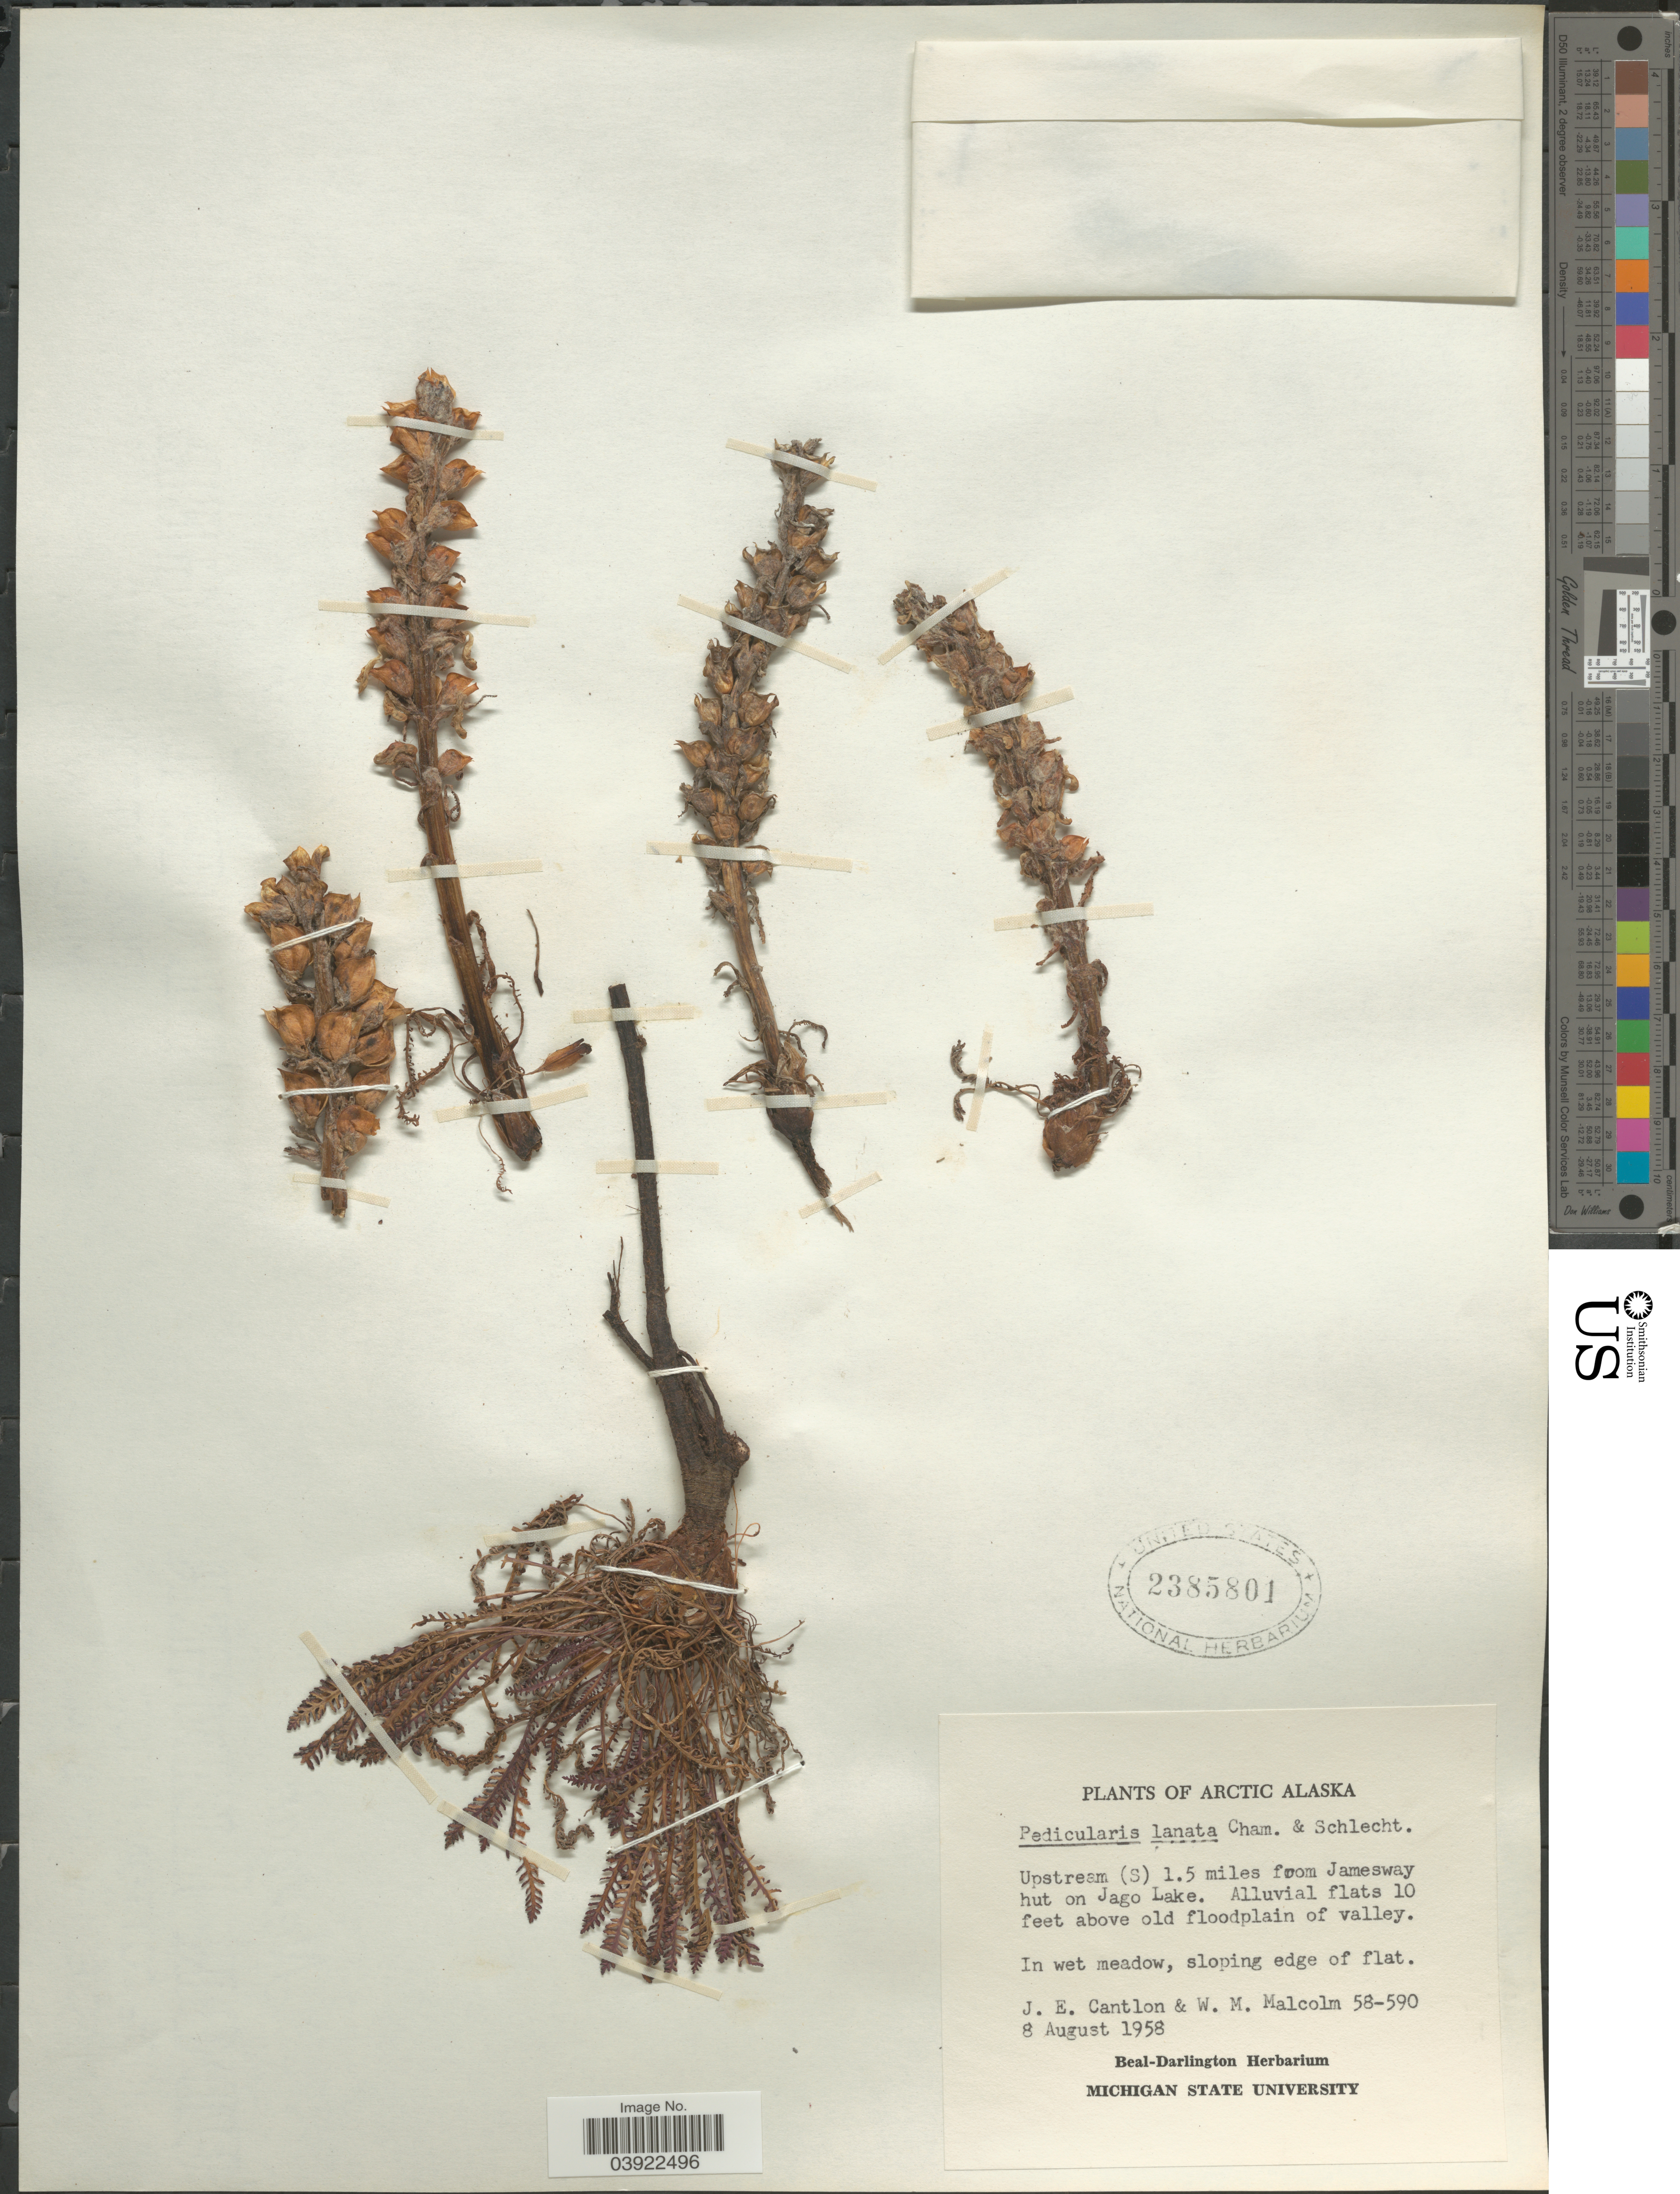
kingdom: Plantae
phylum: Tracheophyta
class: Magnoliopsida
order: Lamiales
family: Orobanchaceae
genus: Pedicularis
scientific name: Pedicularis lanata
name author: Willd. ex Cham. & Schltdl.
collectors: J. Cantlon & W. Malcolm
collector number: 58-590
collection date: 1958-08-08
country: United States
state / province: Alaska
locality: Arctic Alaska. Upstream (S) 1.5 miles from Jamesway hut on Jago Lake. Above old floodplain of valley.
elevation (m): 3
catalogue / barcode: US 2385801